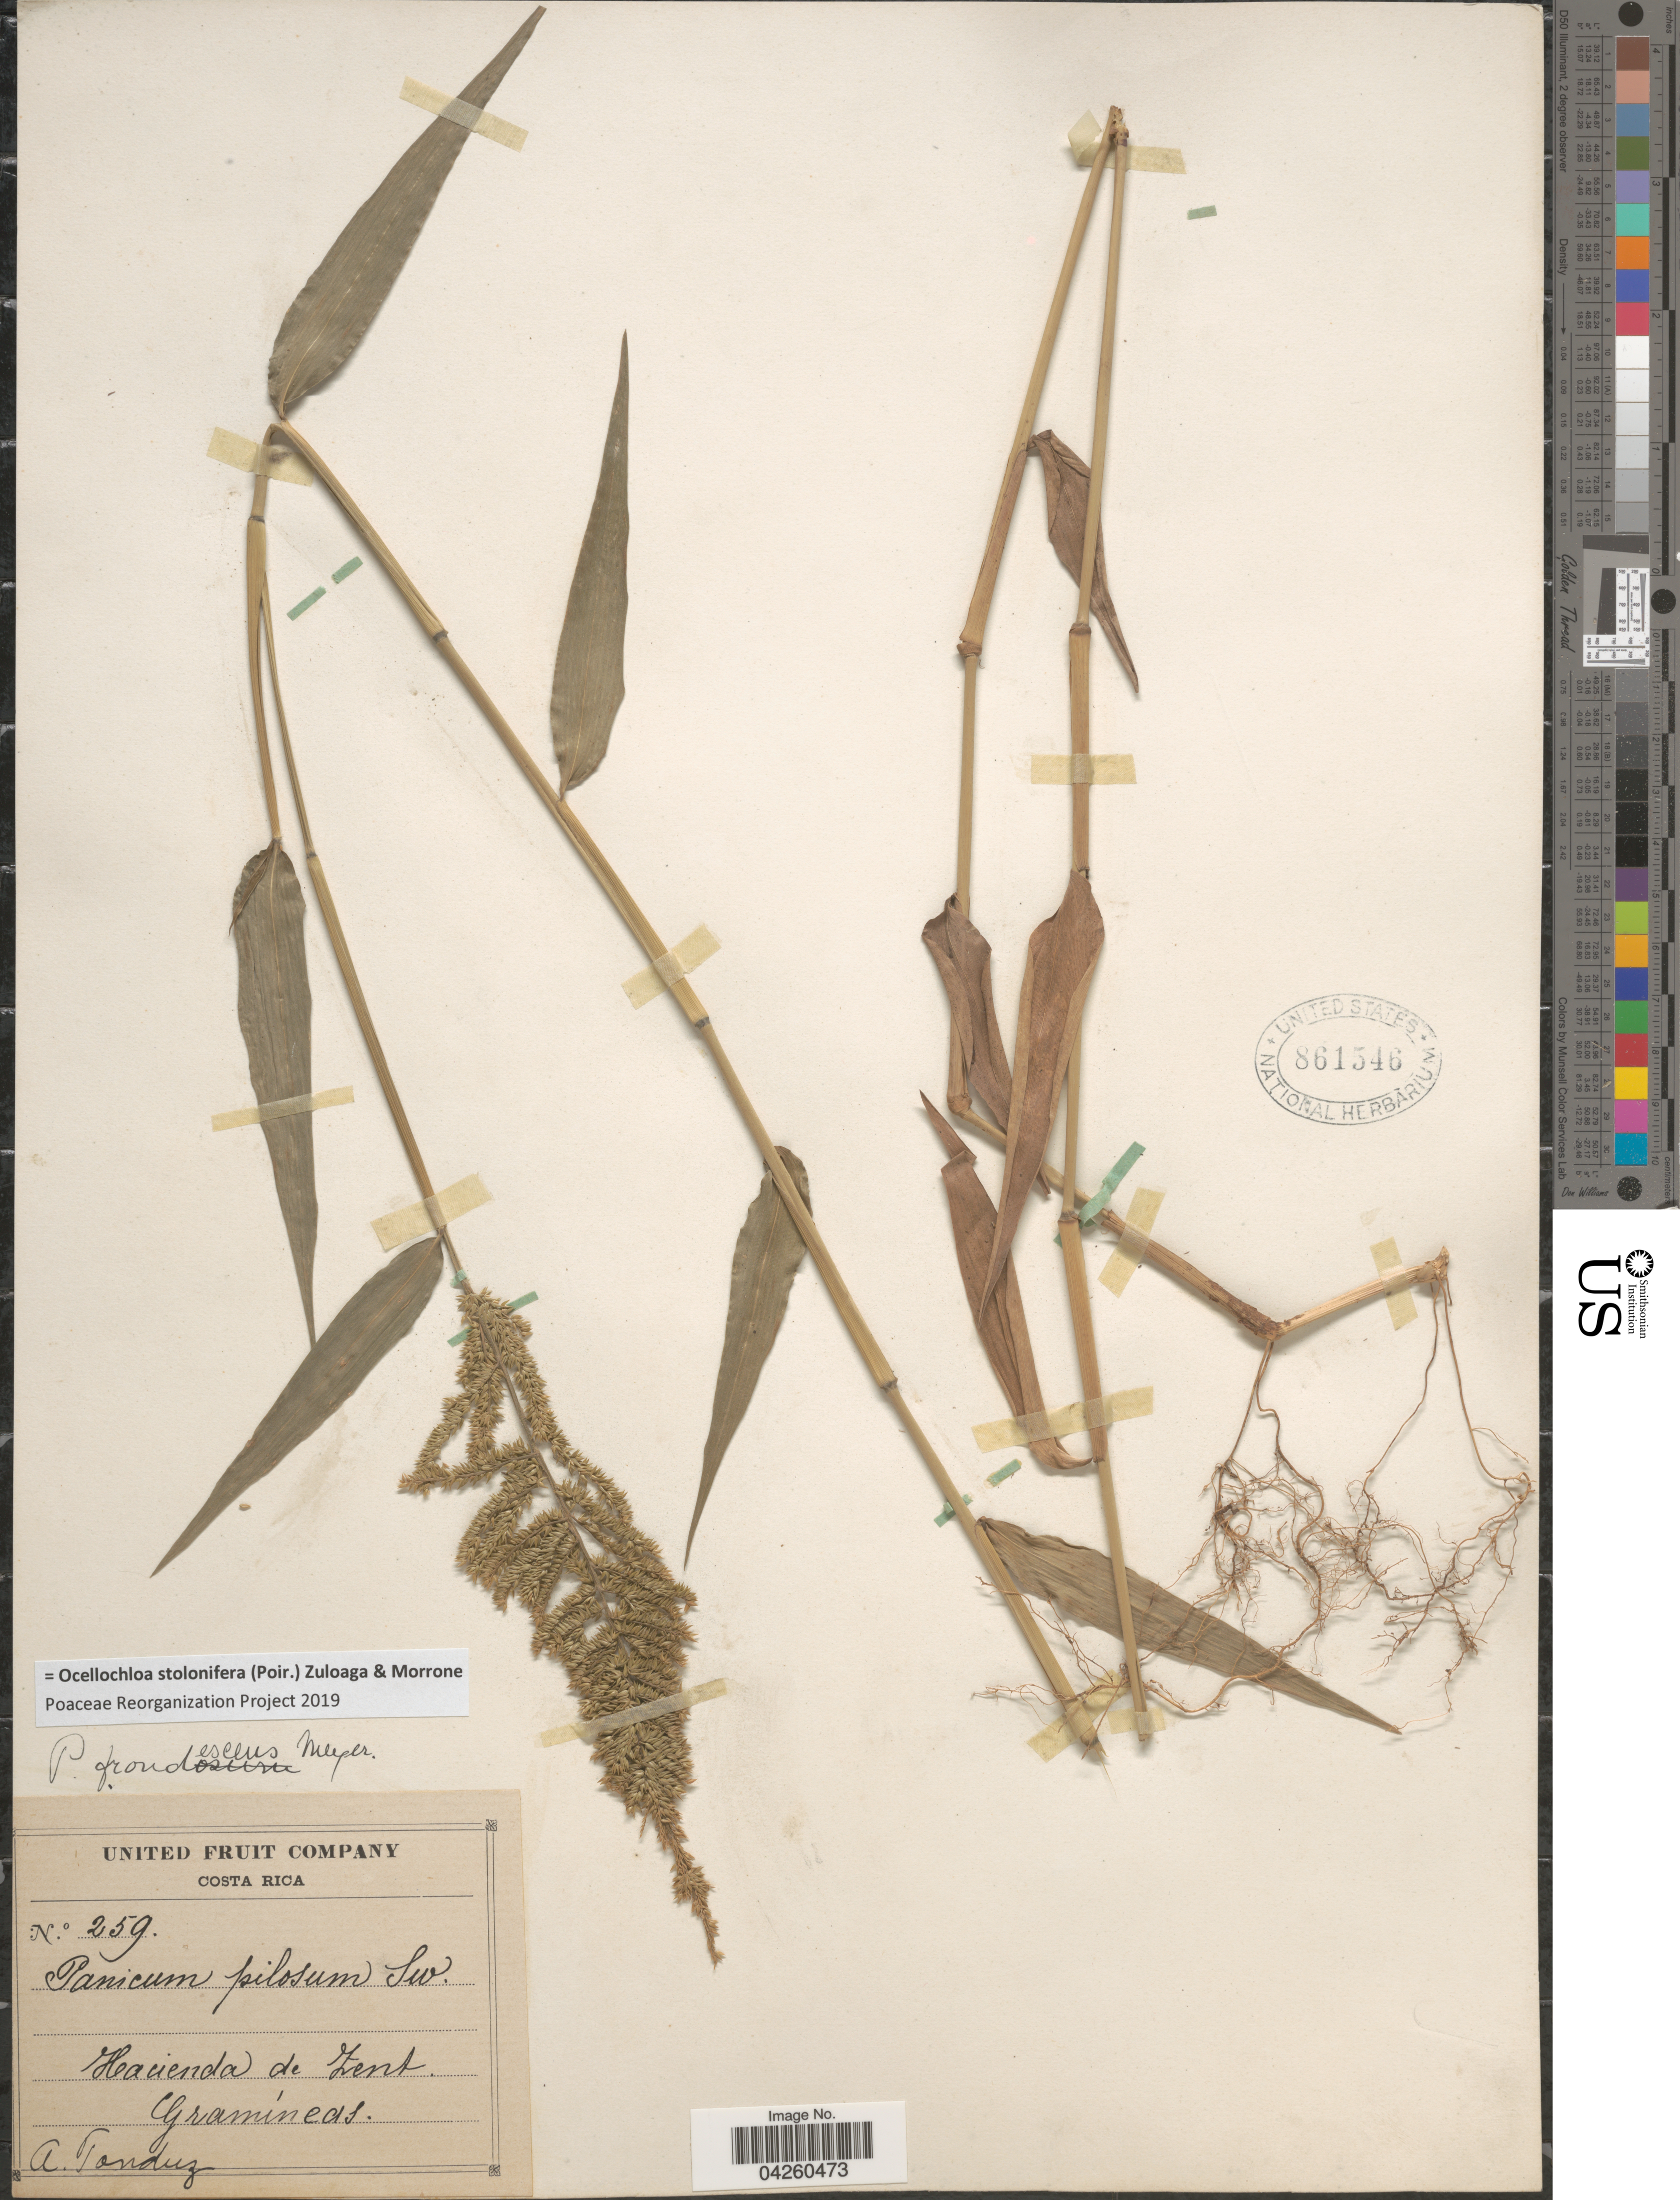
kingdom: Plantae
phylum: Tracheophyta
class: Liliopsida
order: Poales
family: Poaceae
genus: Ocellochloa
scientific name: Ocellochloa stolonifera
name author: (Poir.) Zuloaga & Morrone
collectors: A. Tonduz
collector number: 259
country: Costa Rica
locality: Hacienda de Zent.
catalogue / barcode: US 861546